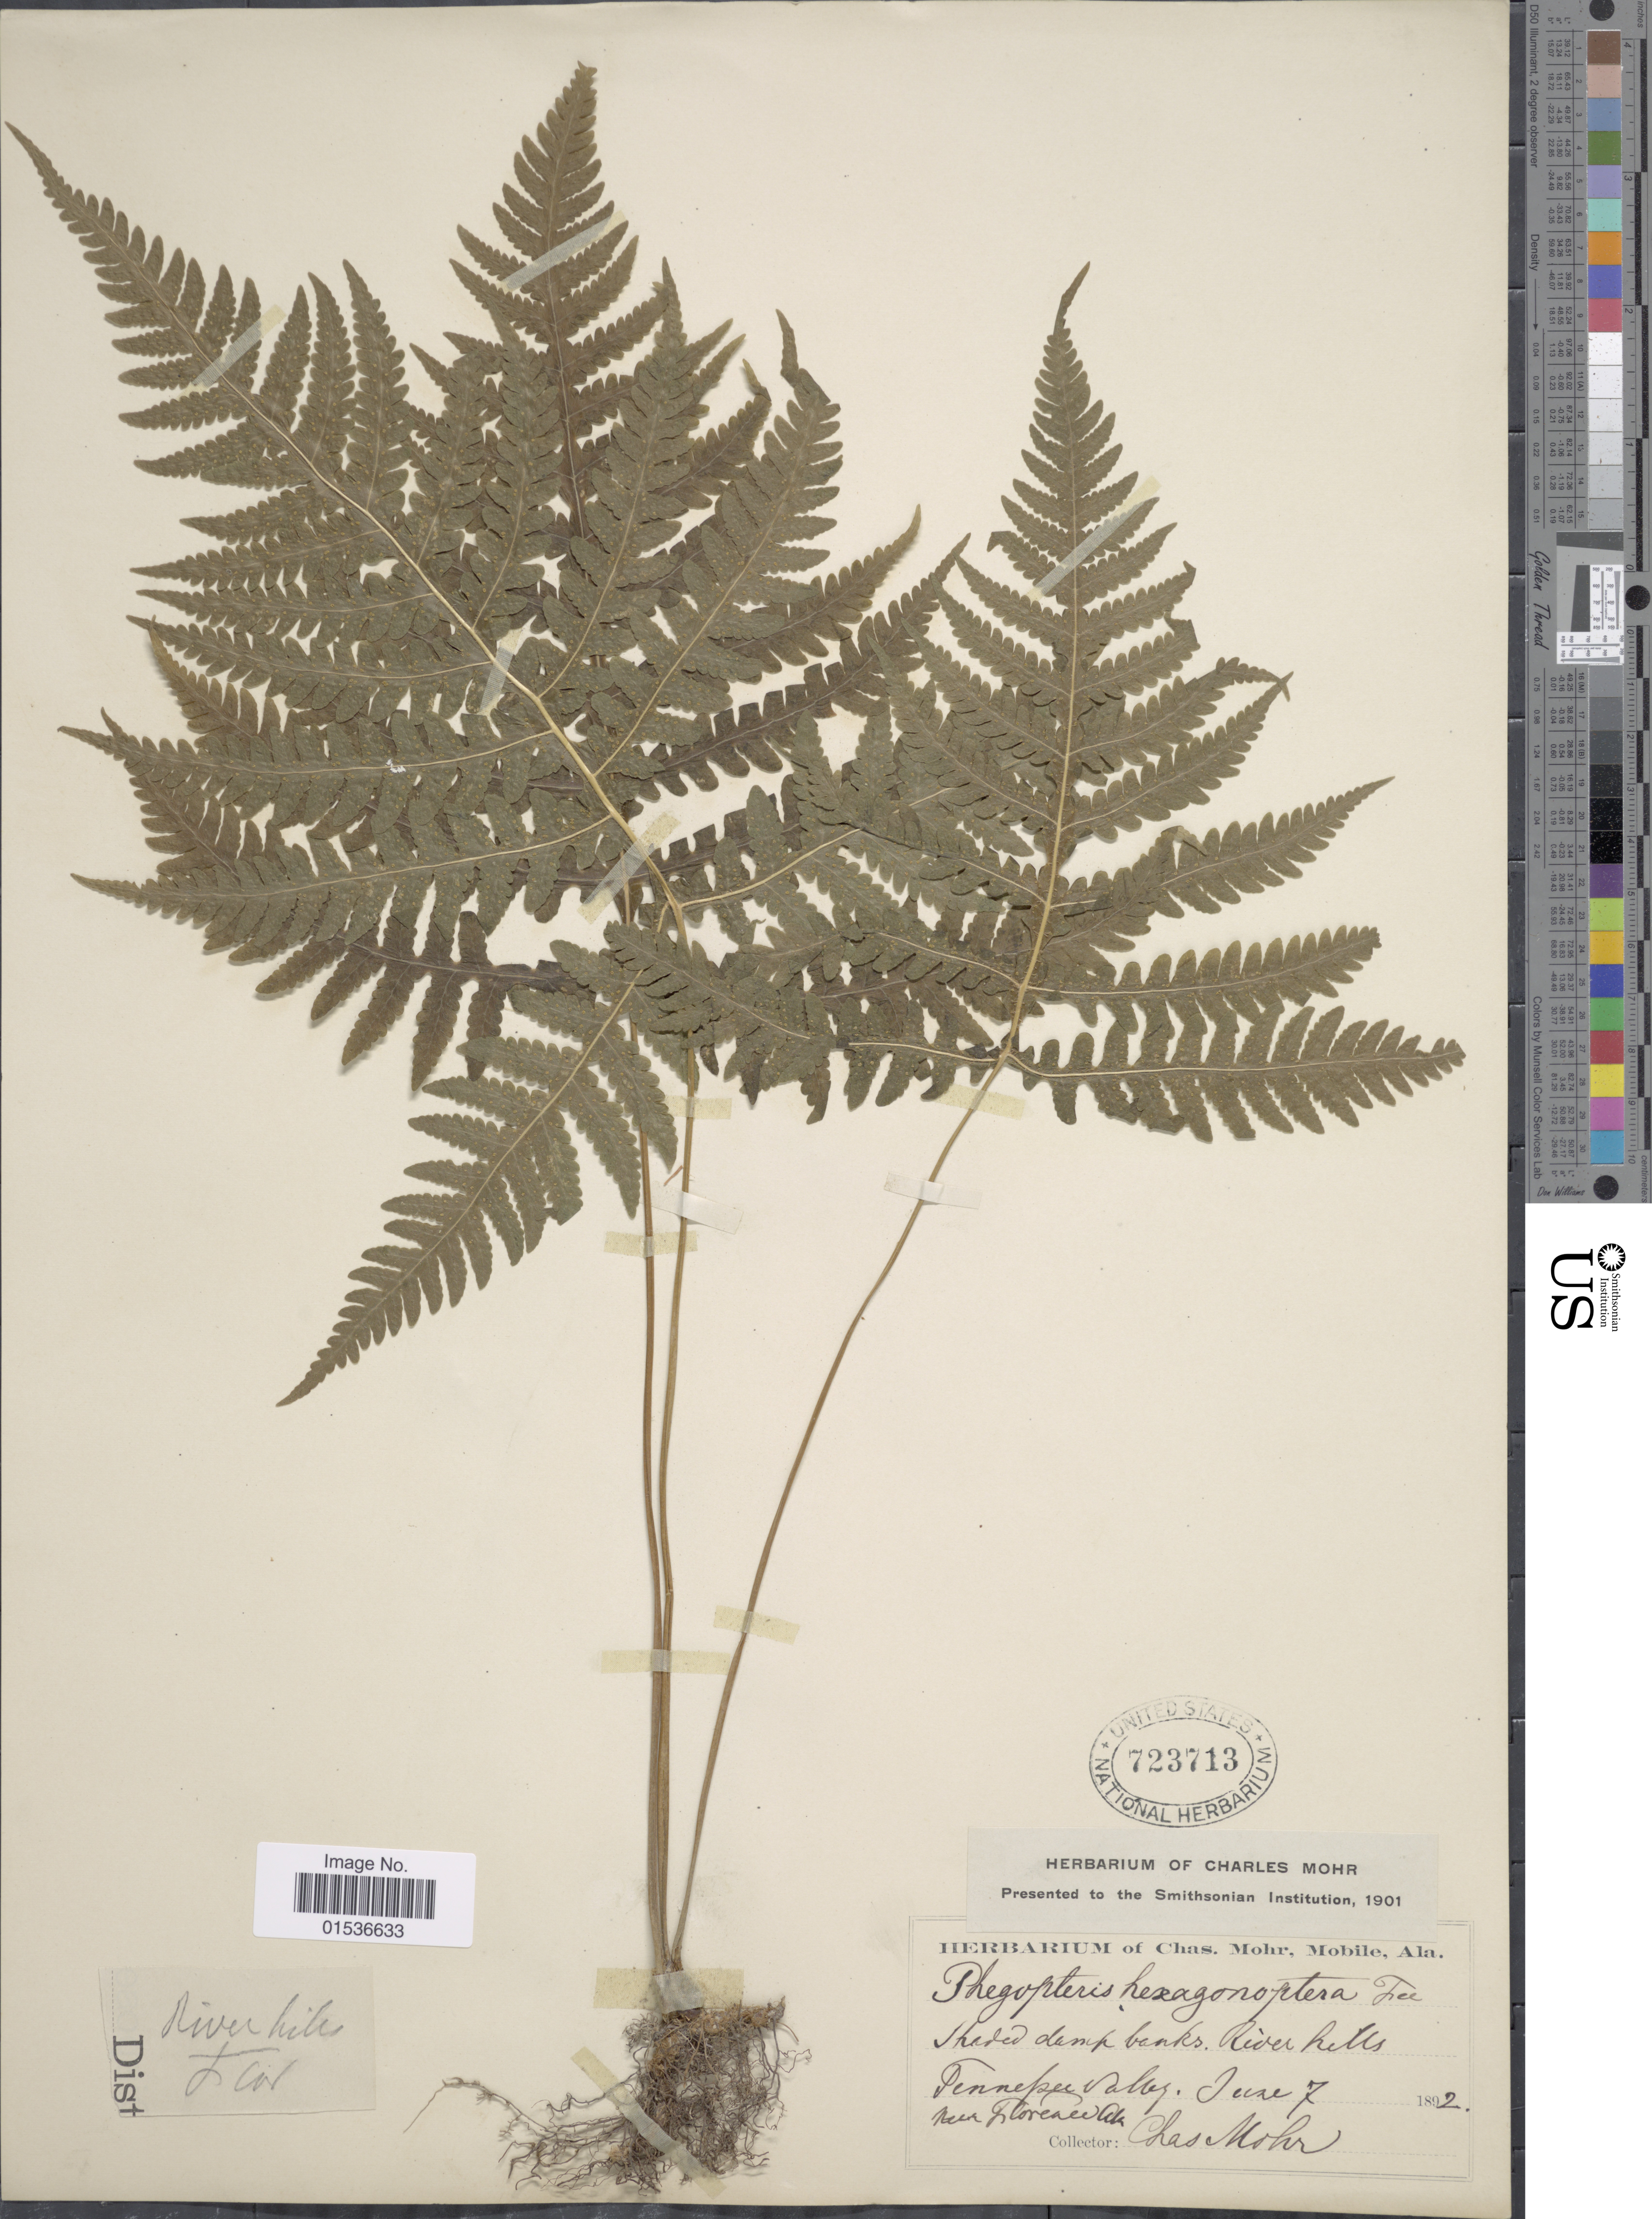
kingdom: Plantae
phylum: Tracheophyta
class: Polypodiopsida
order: Polypodiales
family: Thelypteridaceae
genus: Phegopteris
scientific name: Phegopteris hexagonoptera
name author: (Michx.) Fée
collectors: Mohr, C. T. (herbarium)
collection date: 1892-06-07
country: United States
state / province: Alabama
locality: Shaded damp banks. River hills Tennessee Valley near Florence.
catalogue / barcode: US 723713